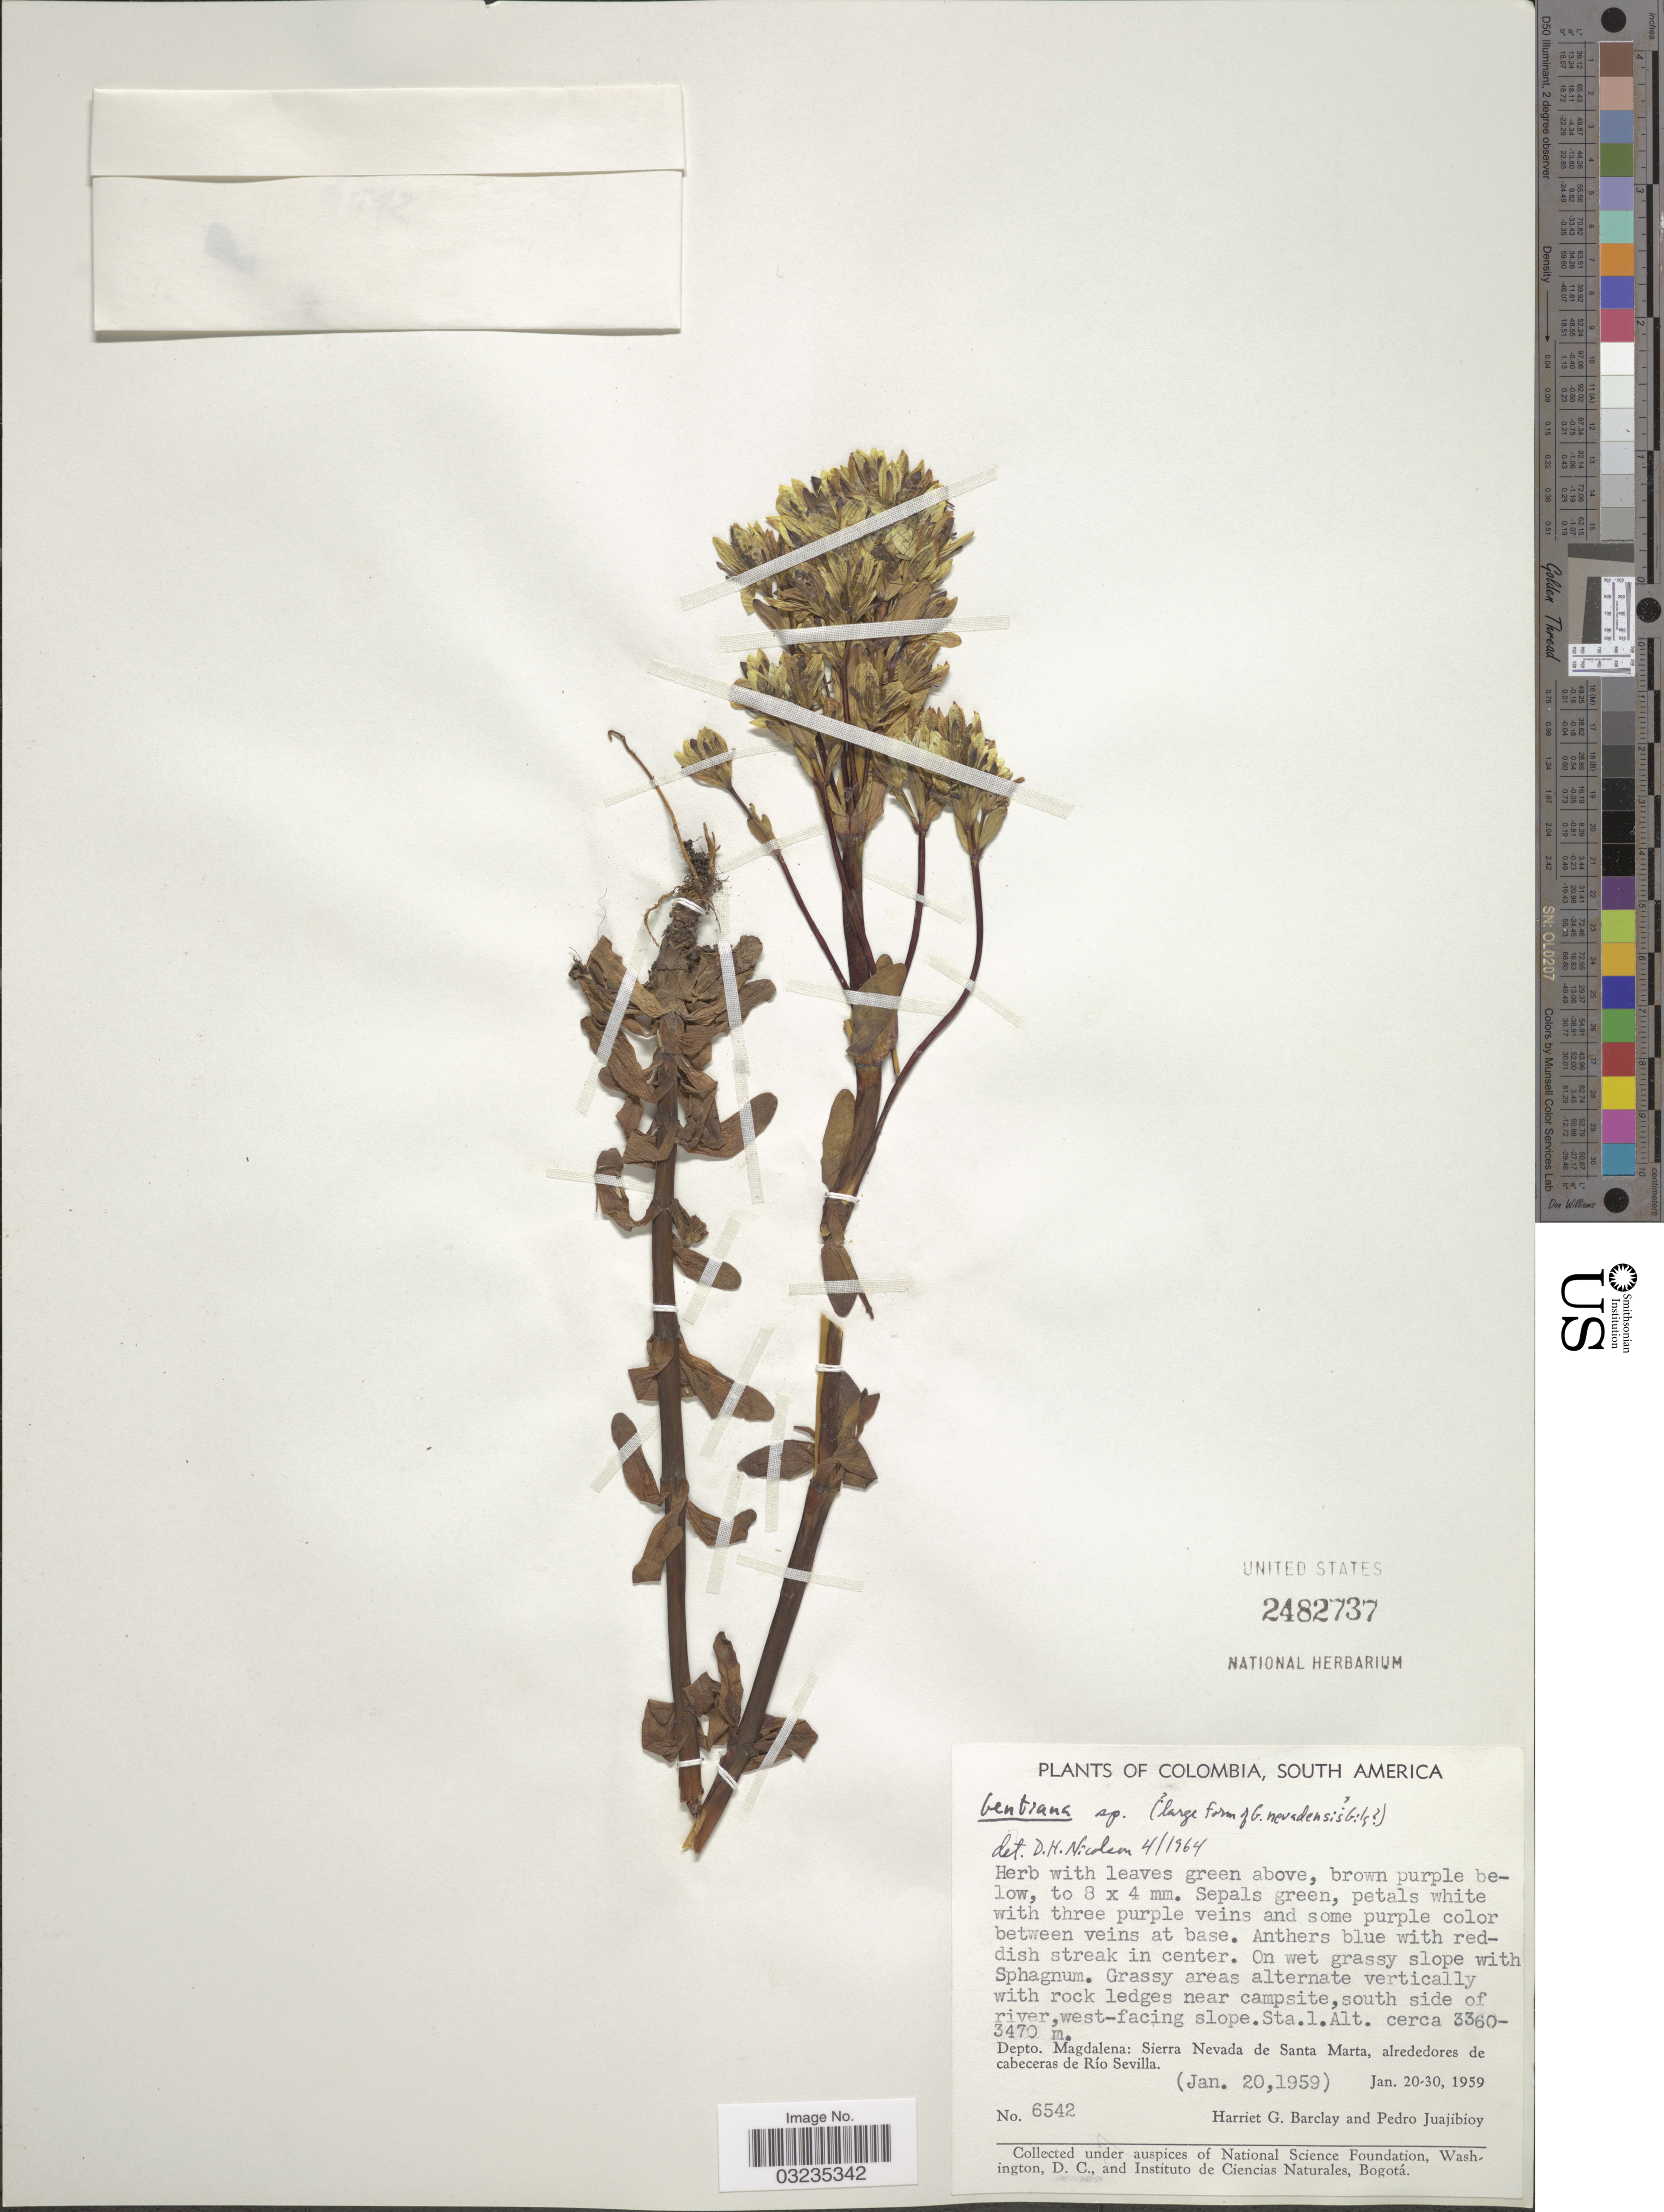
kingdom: Plantae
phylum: Tracheophyta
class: Magnoliopsida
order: Gentianales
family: Gentianaceae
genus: Gentiana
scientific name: Gentiana sp.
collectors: H. G. Barclay & P. Juajibioy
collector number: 6542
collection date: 1959-01-20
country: Colombia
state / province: Magdalena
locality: Depto. Magdalena. Sierra Nevada de Santa Marta, alrededores de cabeceras de Río Sevilla. Near campsite, south side of river, west-facing slope. Sta. 1.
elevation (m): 3360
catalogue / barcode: US 2482737